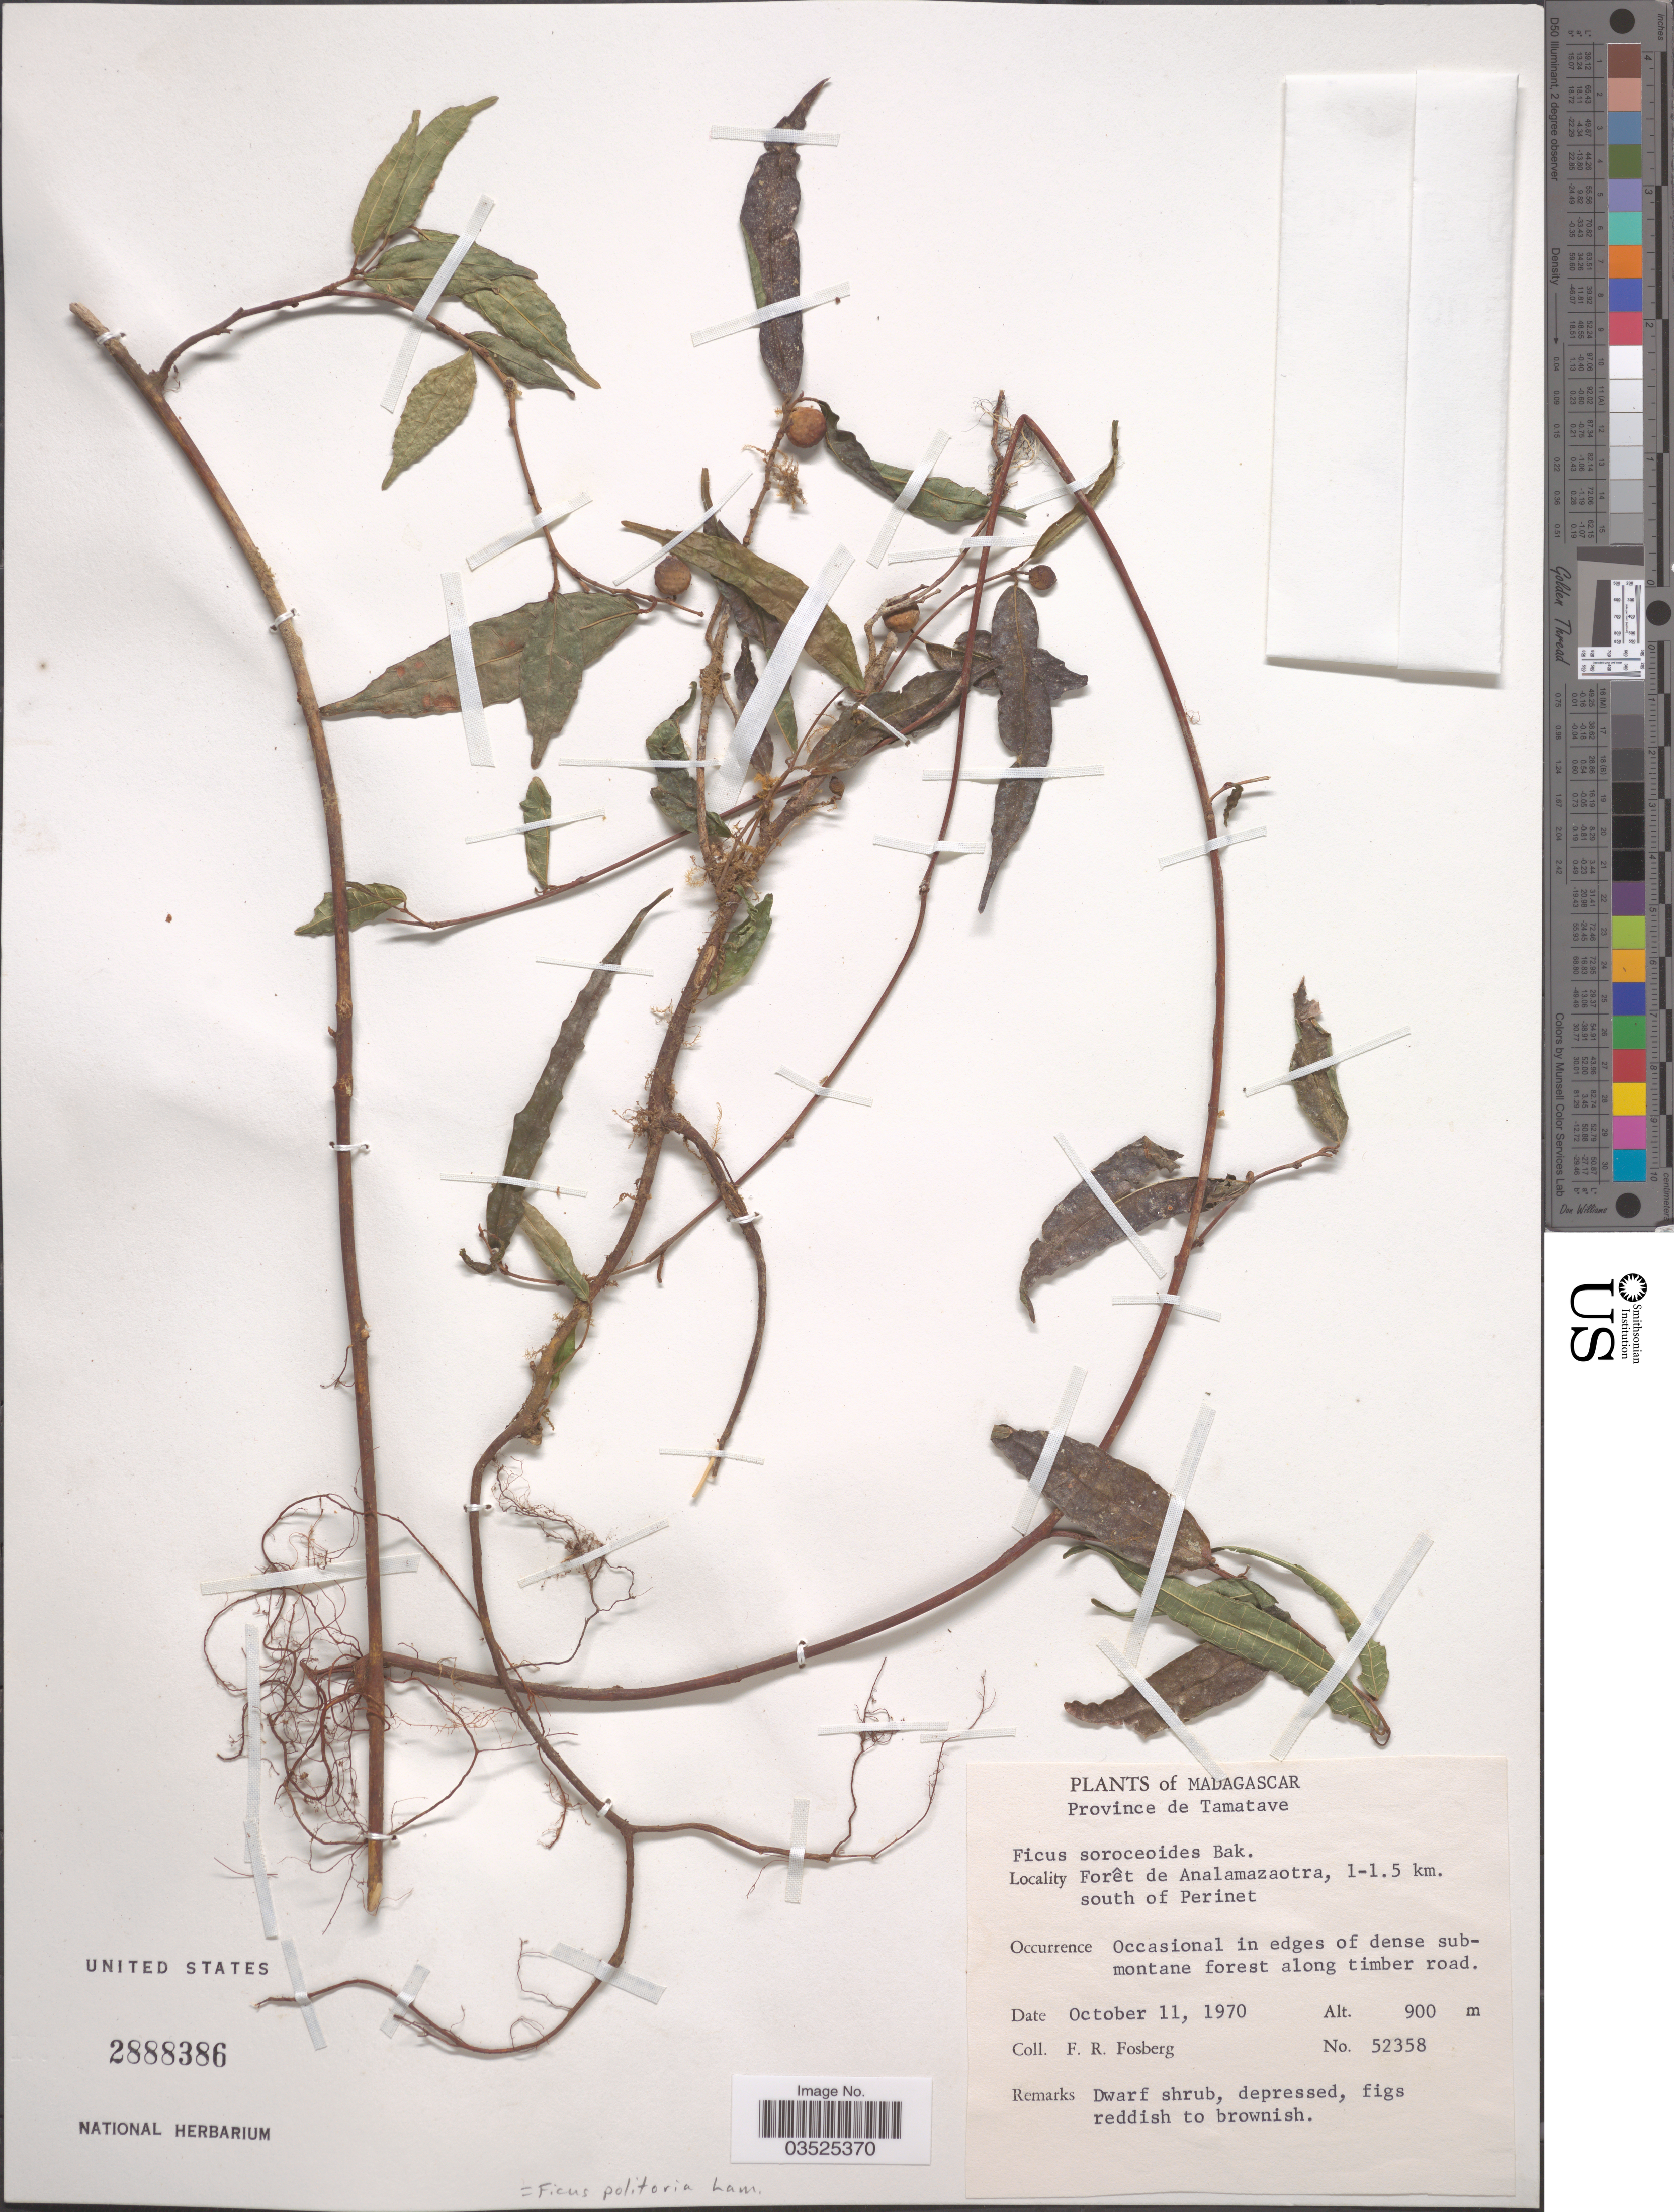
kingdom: Plantae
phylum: Tracheophyta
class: Magnoliopsida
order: Rosales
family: Moraceae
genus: Ficus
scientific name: Ficus politoria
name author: Lam.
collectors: F. R. Fosberg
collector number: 52358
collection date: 1970-10-11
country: Madagascar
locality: Province de Tamatave. Forêt de Analamazaotra, 1-1.5 km. south of Perinet.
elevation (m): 900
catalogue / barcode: US 2888386